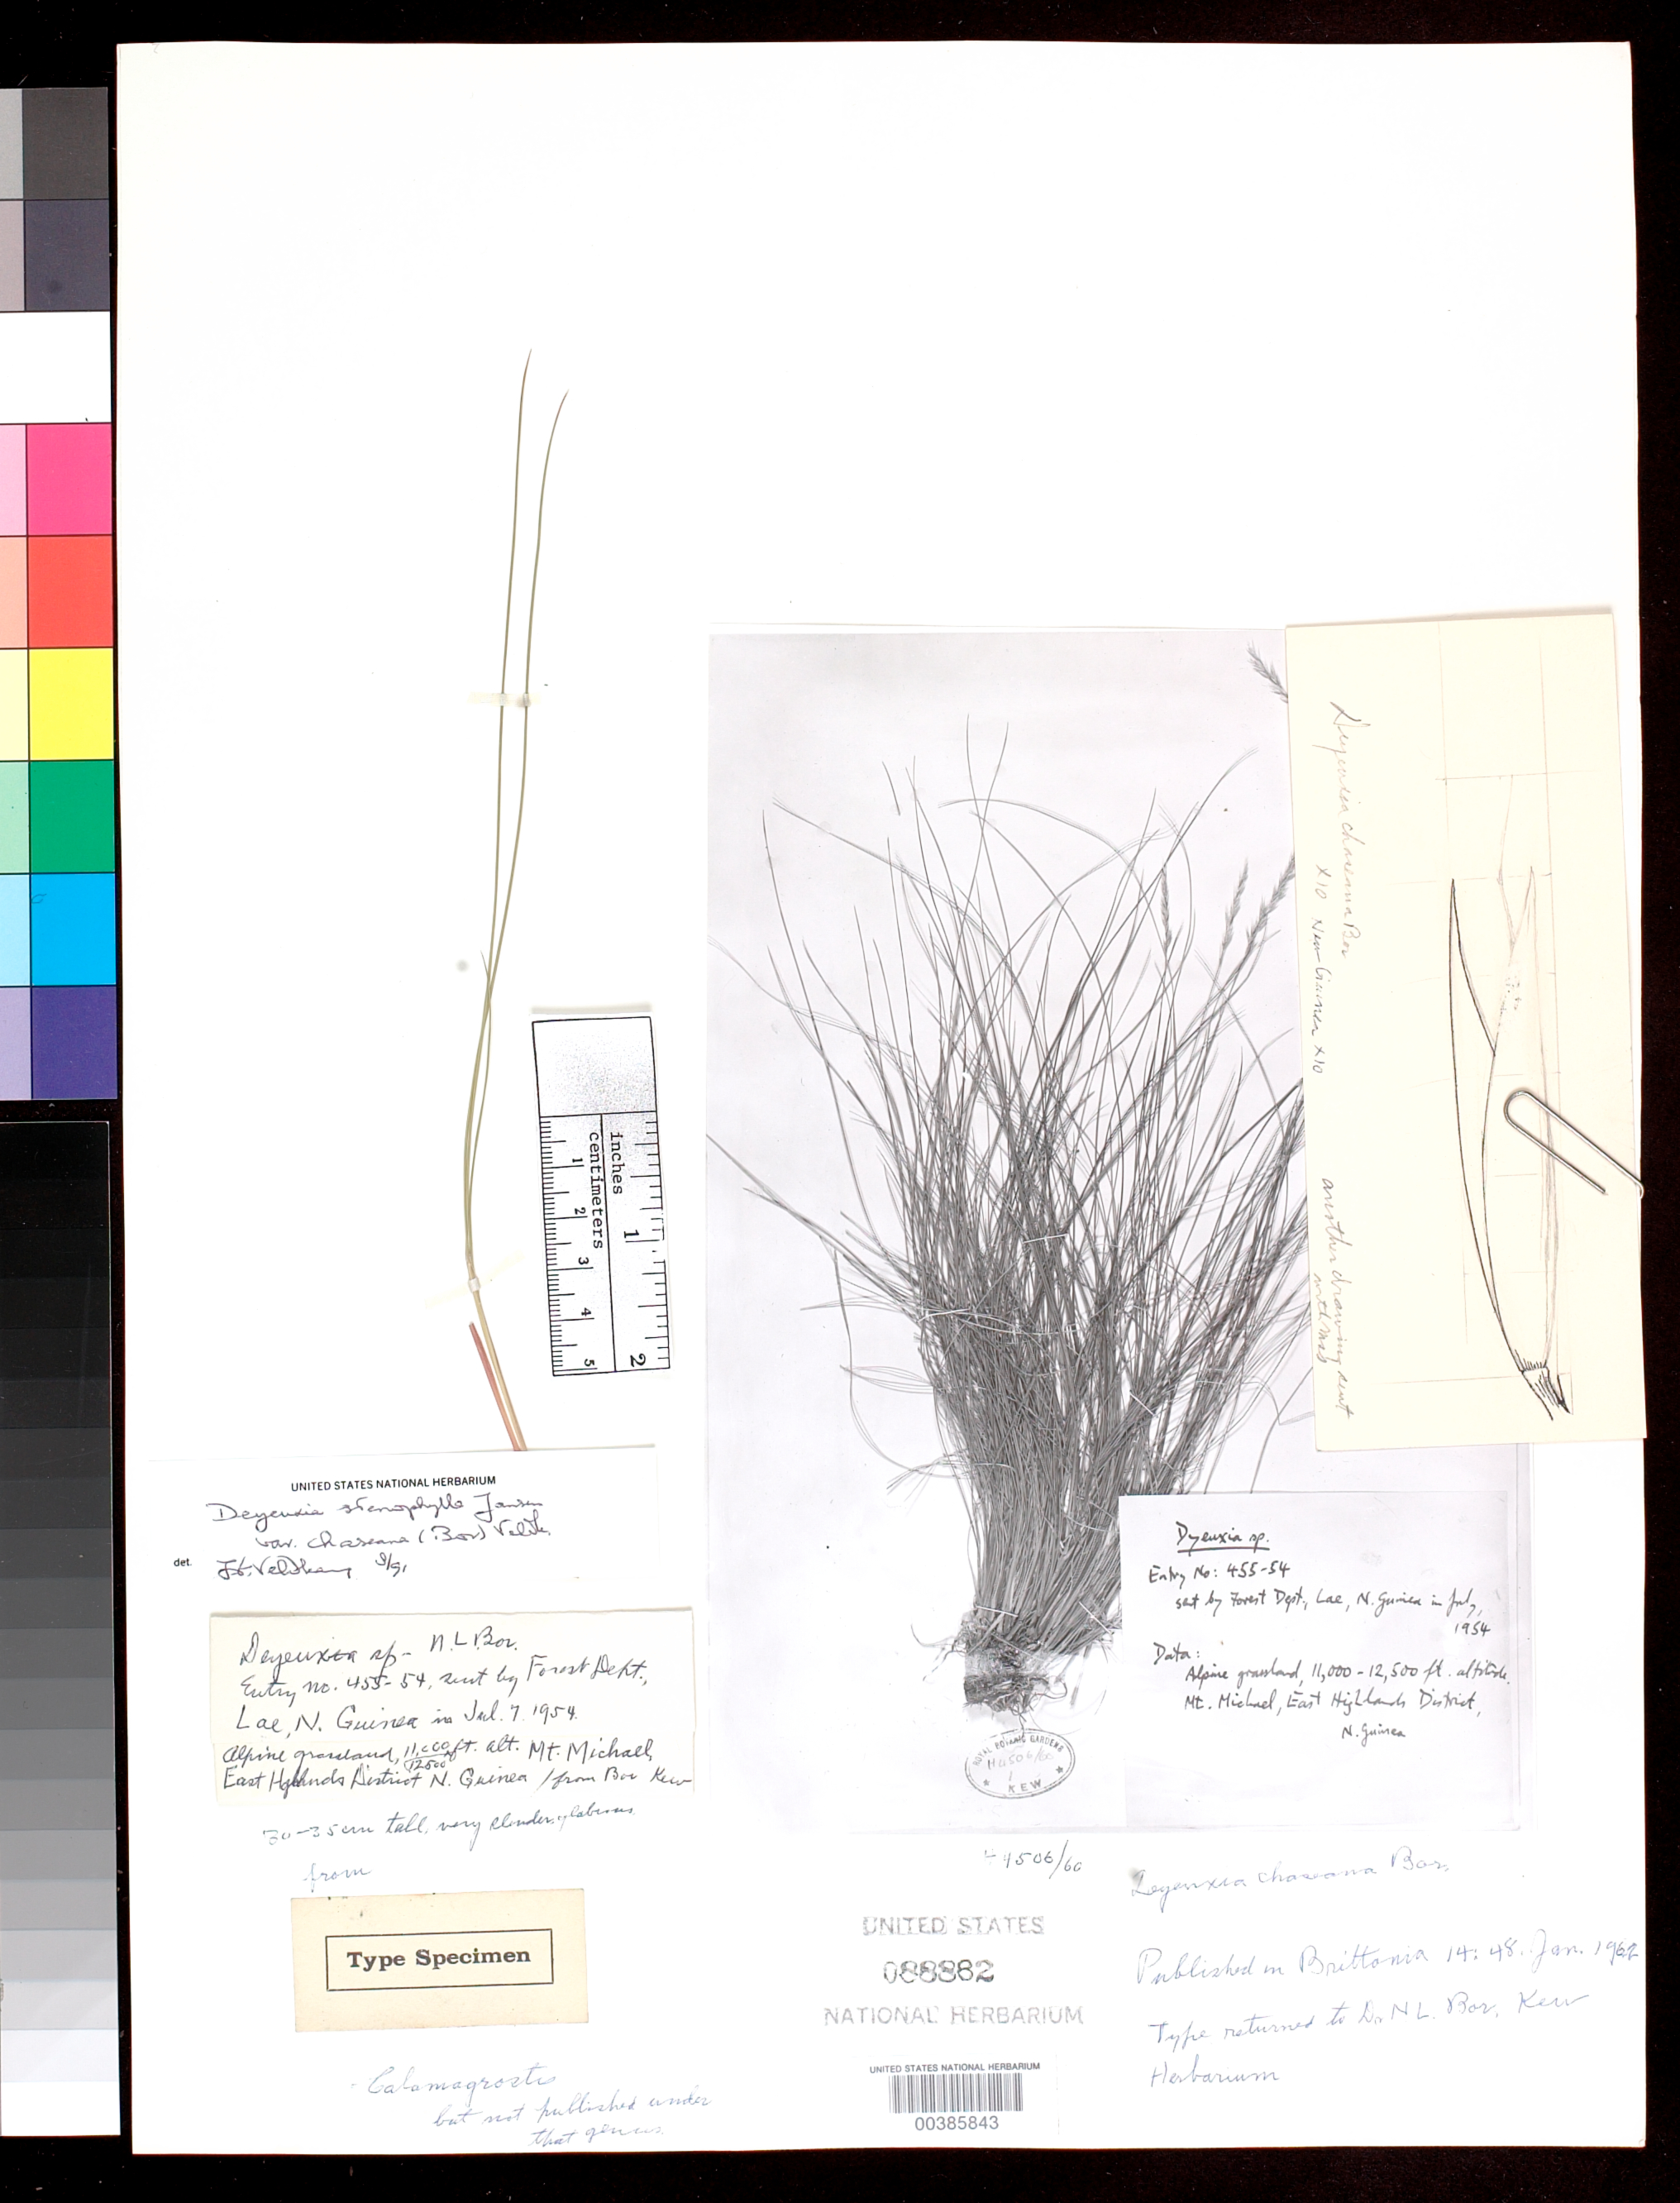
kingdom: Plantae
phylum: Tracheophyta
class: Liliopsida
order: Poales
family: Poaceae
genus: Deyeuxia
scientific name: Deyeuxia chaseana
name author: Bor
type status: Type Fragment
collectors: Forest Dept.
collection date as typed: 07 Jul 1954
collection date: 1954-07-07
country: Papua New Guinea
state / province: Eastern Highlands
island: New Guinea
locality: Mt. Michael, Lae.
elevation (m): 3353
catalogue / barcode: US 88802